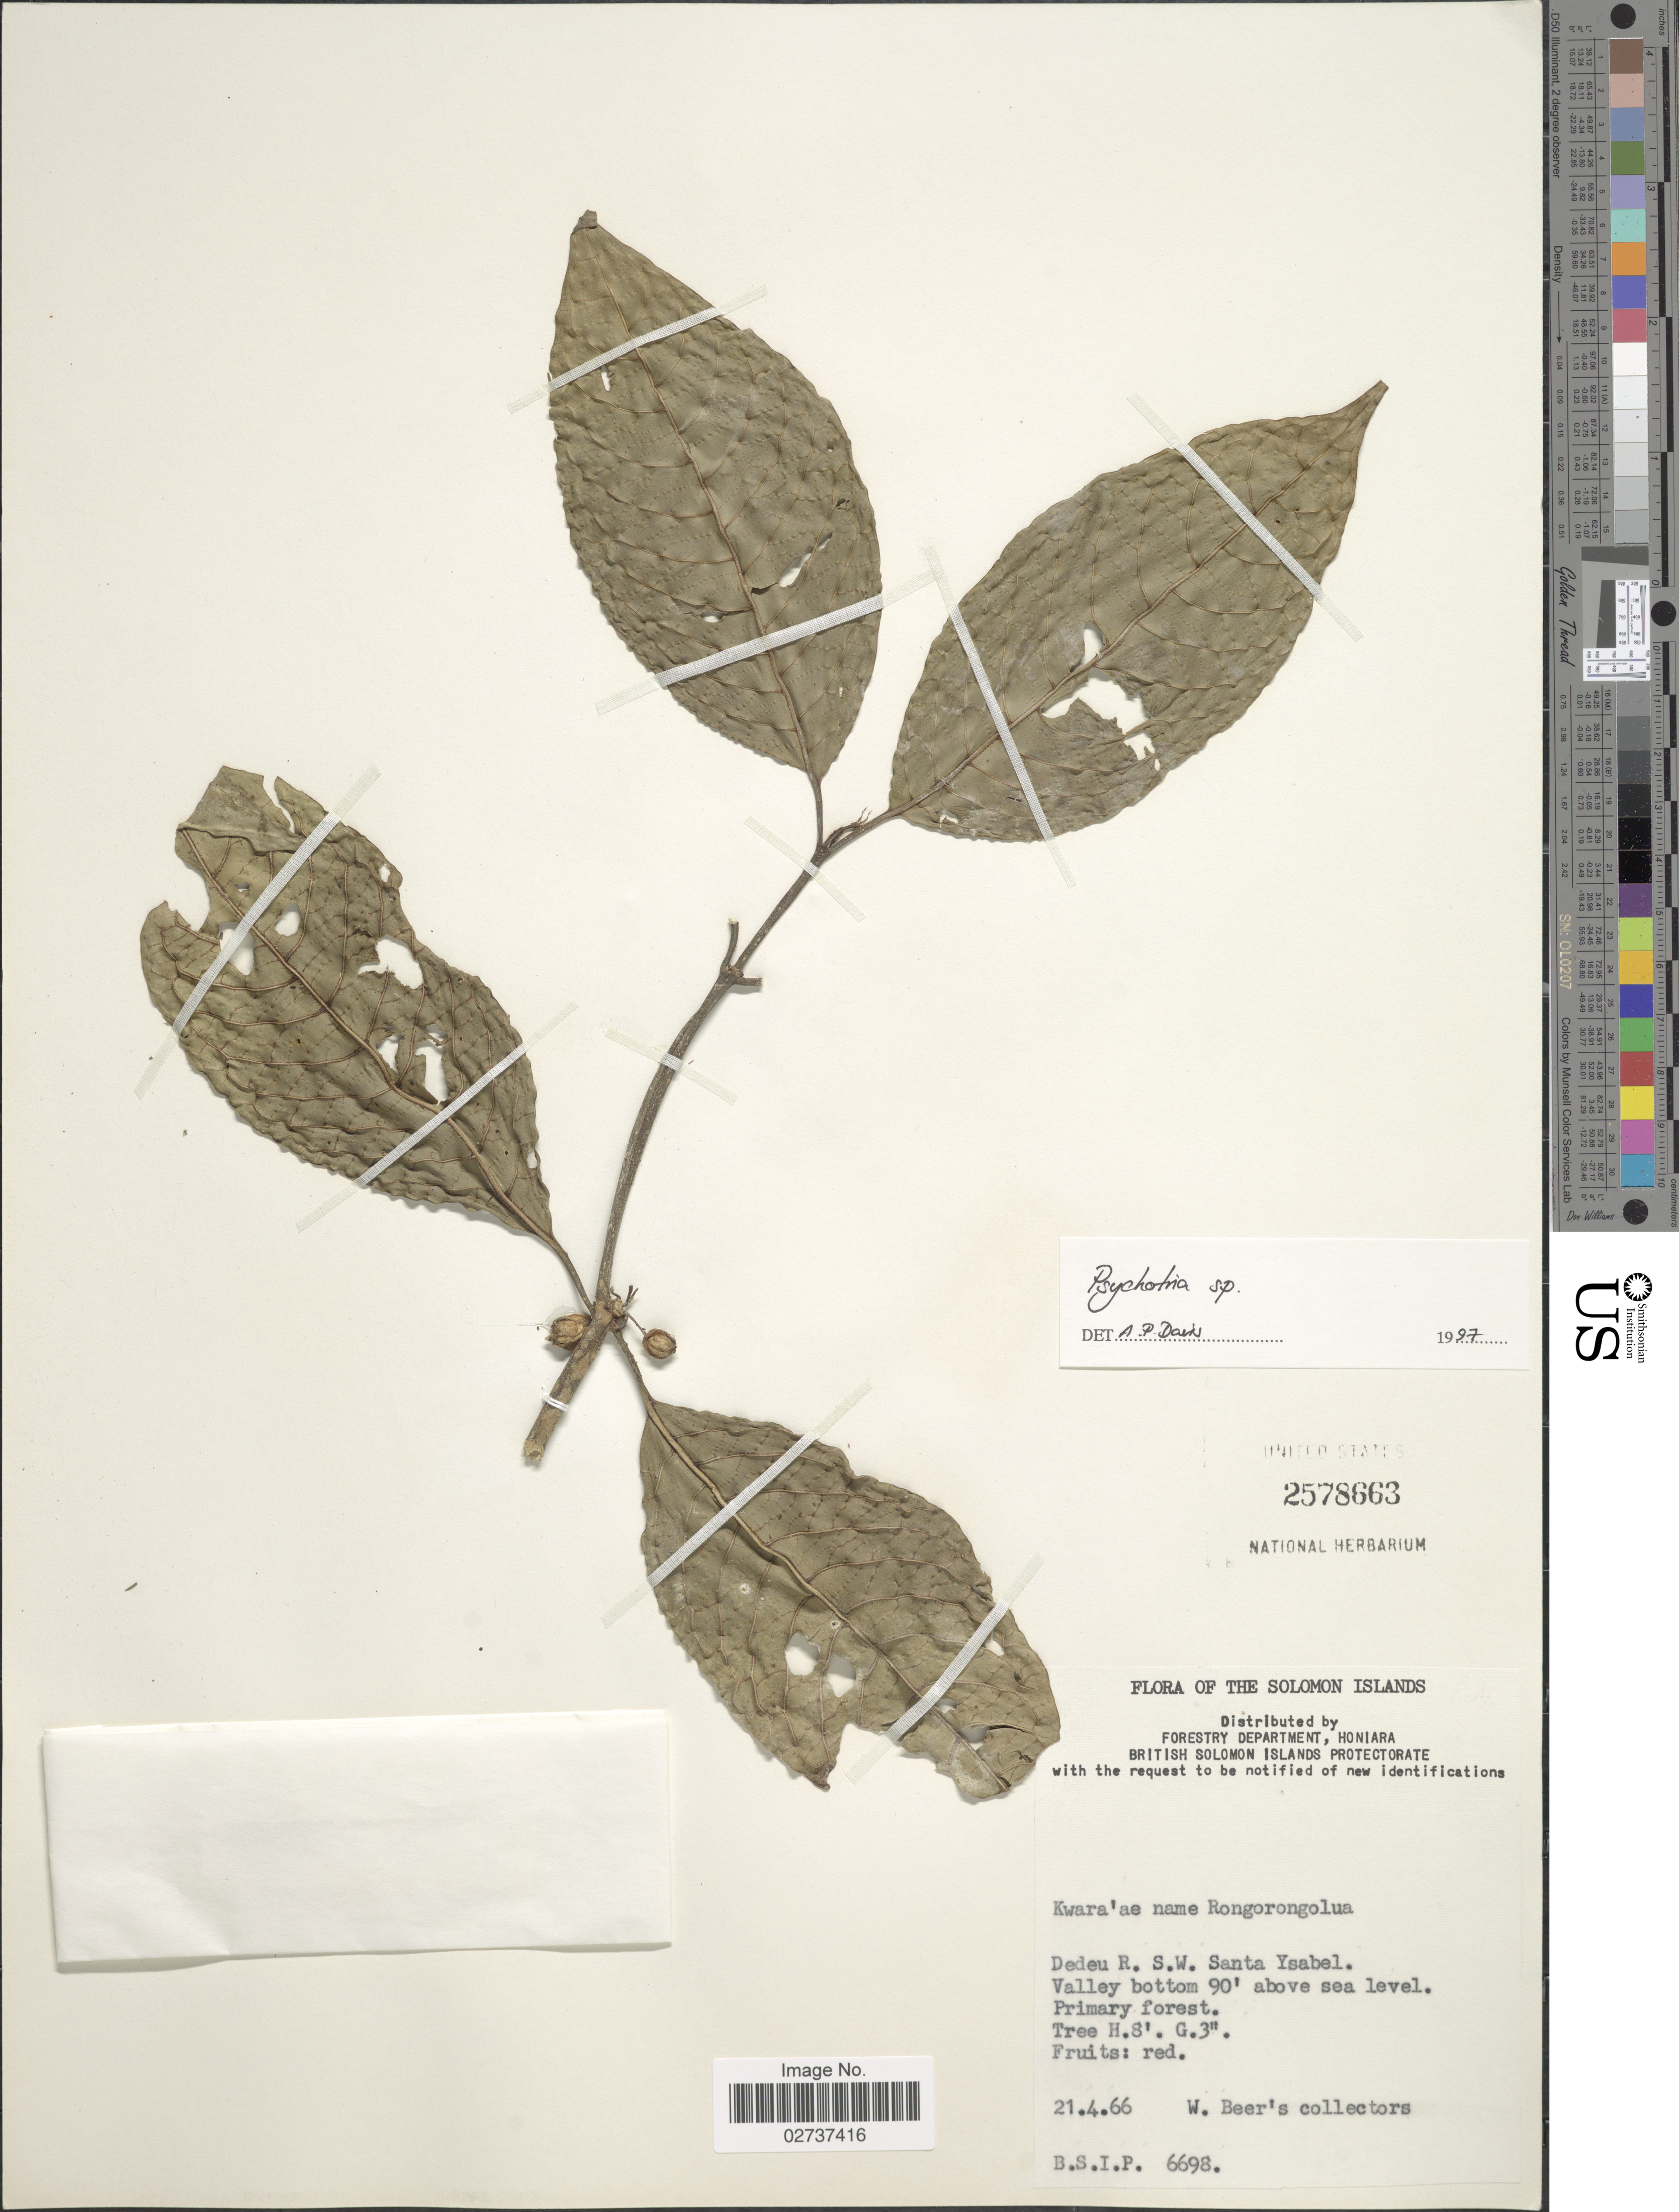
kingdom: Plantae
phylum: Tracheophyta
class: Magnoliopsida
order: Gentianales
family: Rubiaceae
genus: Psychotria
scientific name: Psychotria sp.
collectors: W. Beer's Collectors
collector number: B.S.I.P. 6698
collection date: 1966-04-21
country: Solomon Islands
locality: Dedeu R., S.W. Santa Ysabel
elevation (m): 27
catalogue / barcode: US 2578663